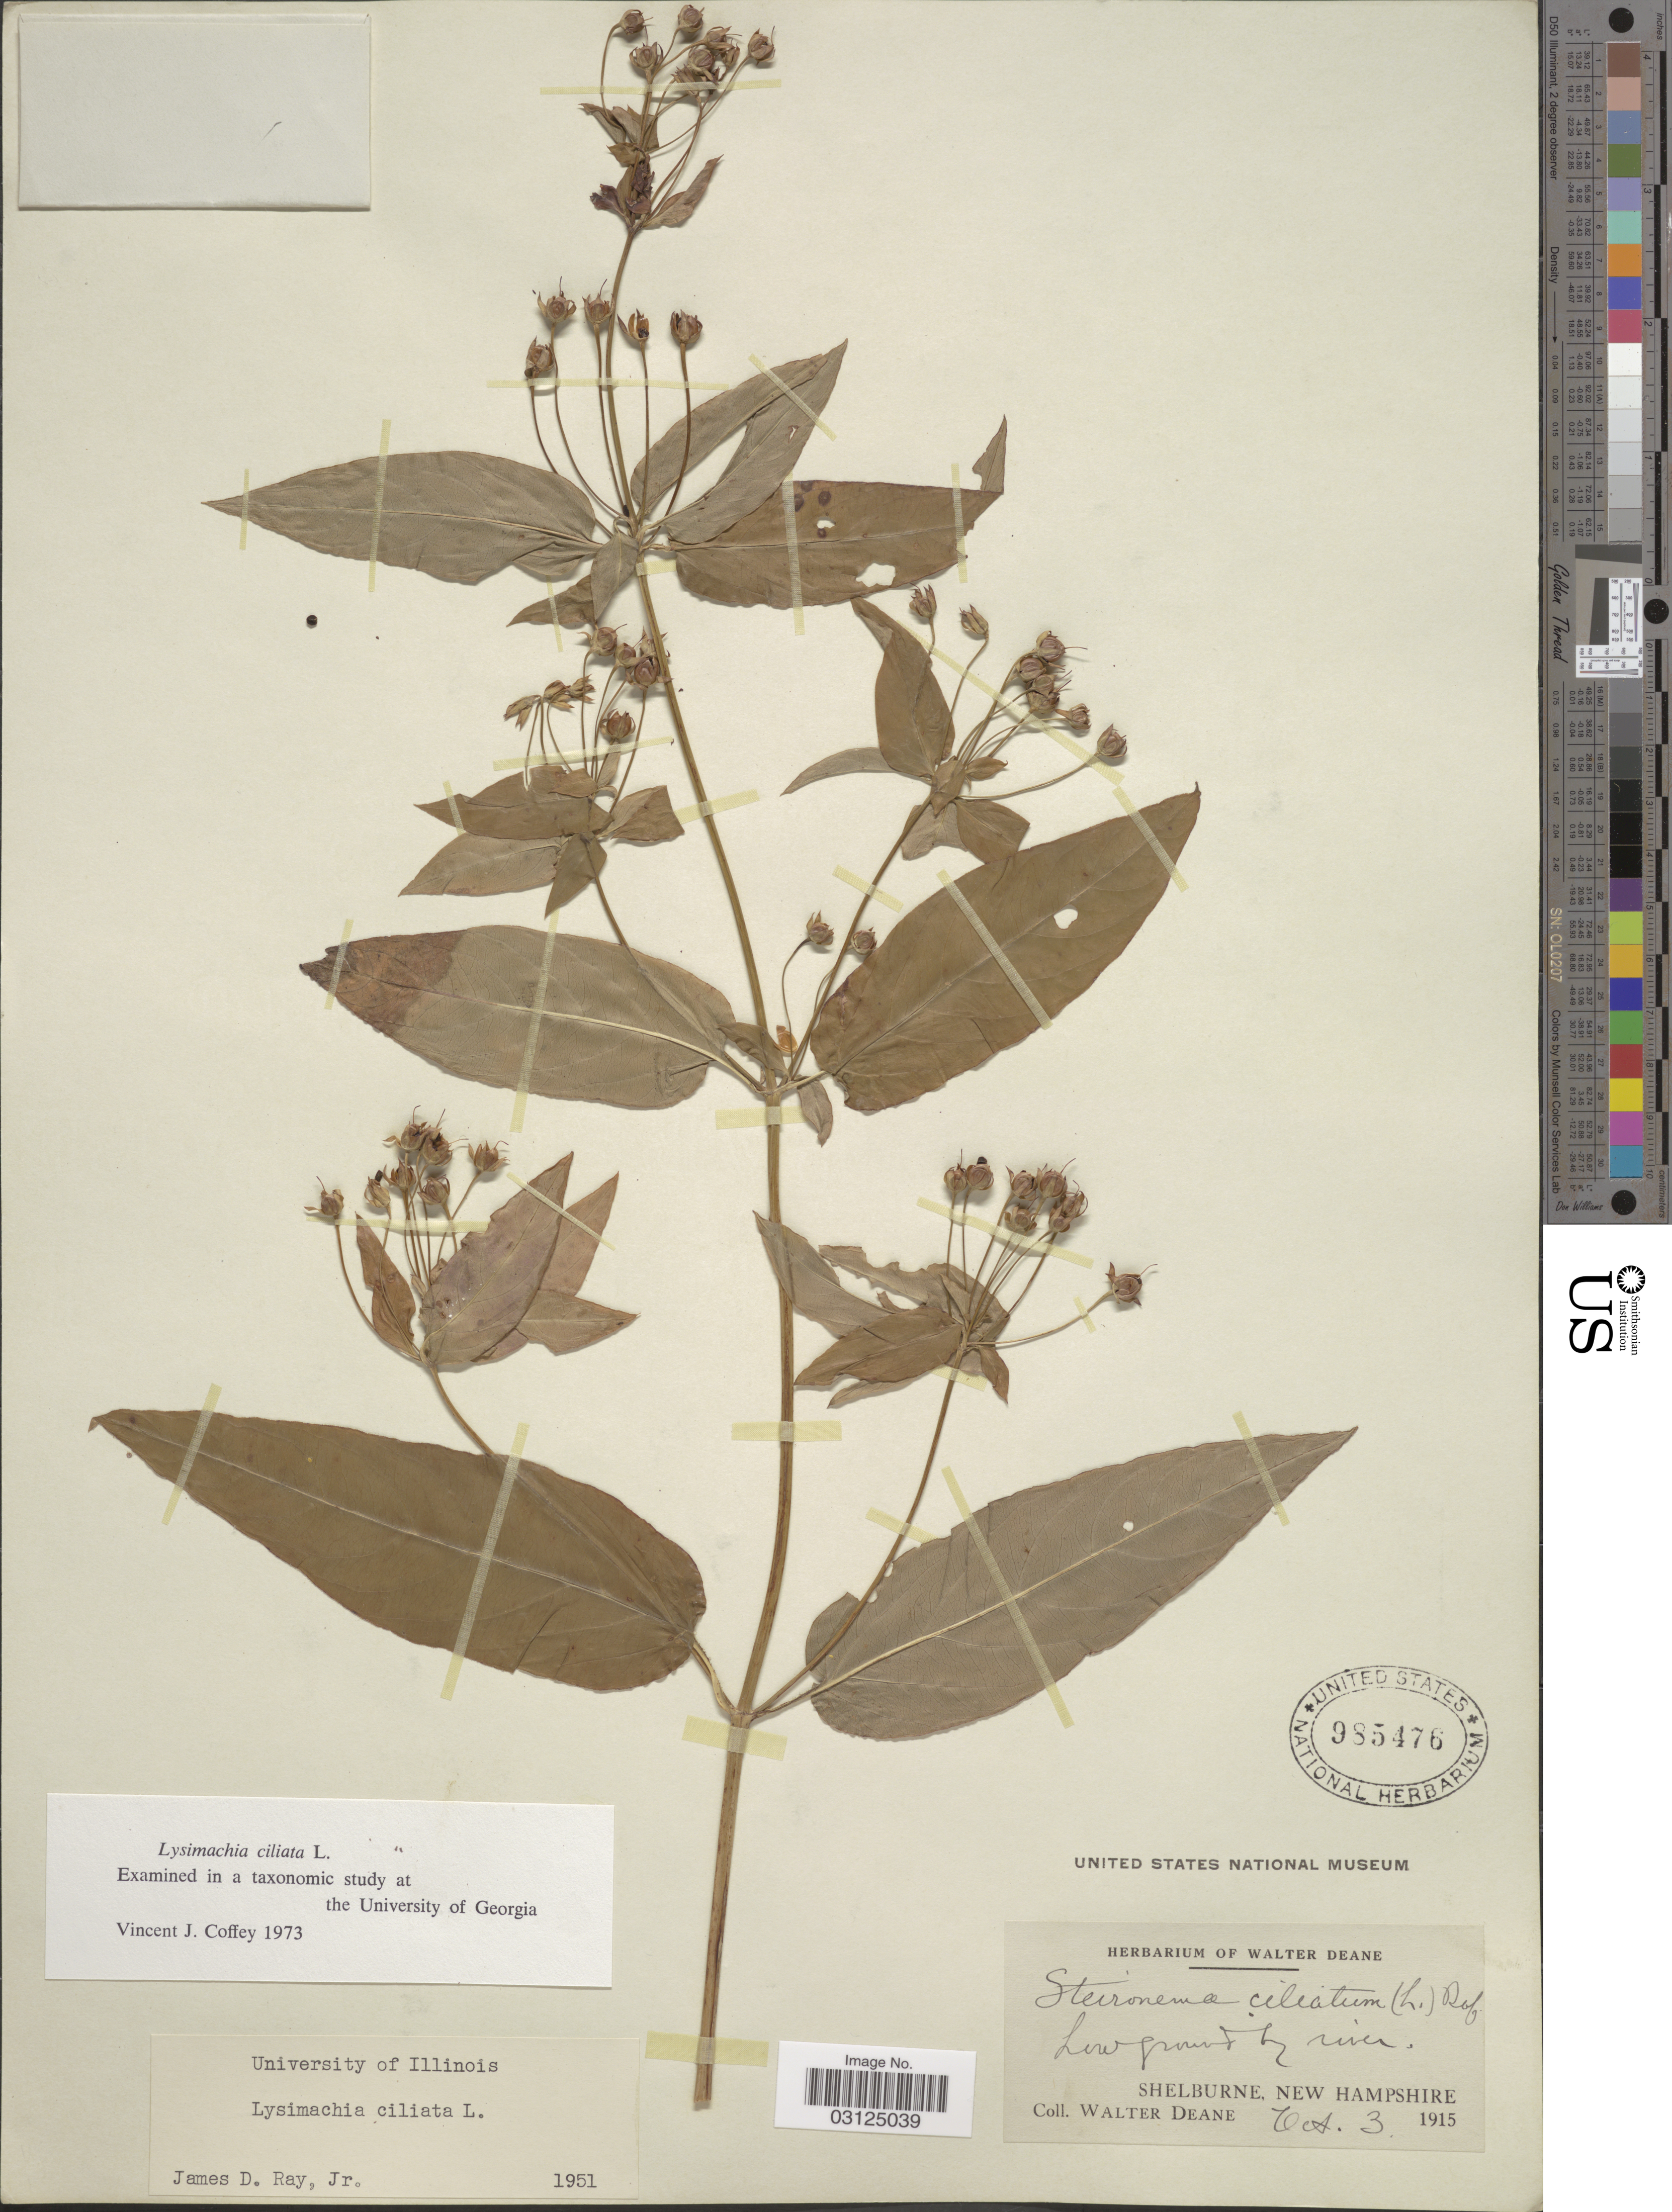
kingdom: Plantae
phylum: Tracheophyta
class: Magnoliopsida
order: Ericales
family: Primulaceae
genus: Lysimachia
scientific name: Lysimachia ciliata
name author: L.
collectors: W. Deane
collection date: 1915-10-03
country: United States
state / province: New Hampshire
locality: Low ground by river. Shelburne.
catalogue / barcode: US 985476